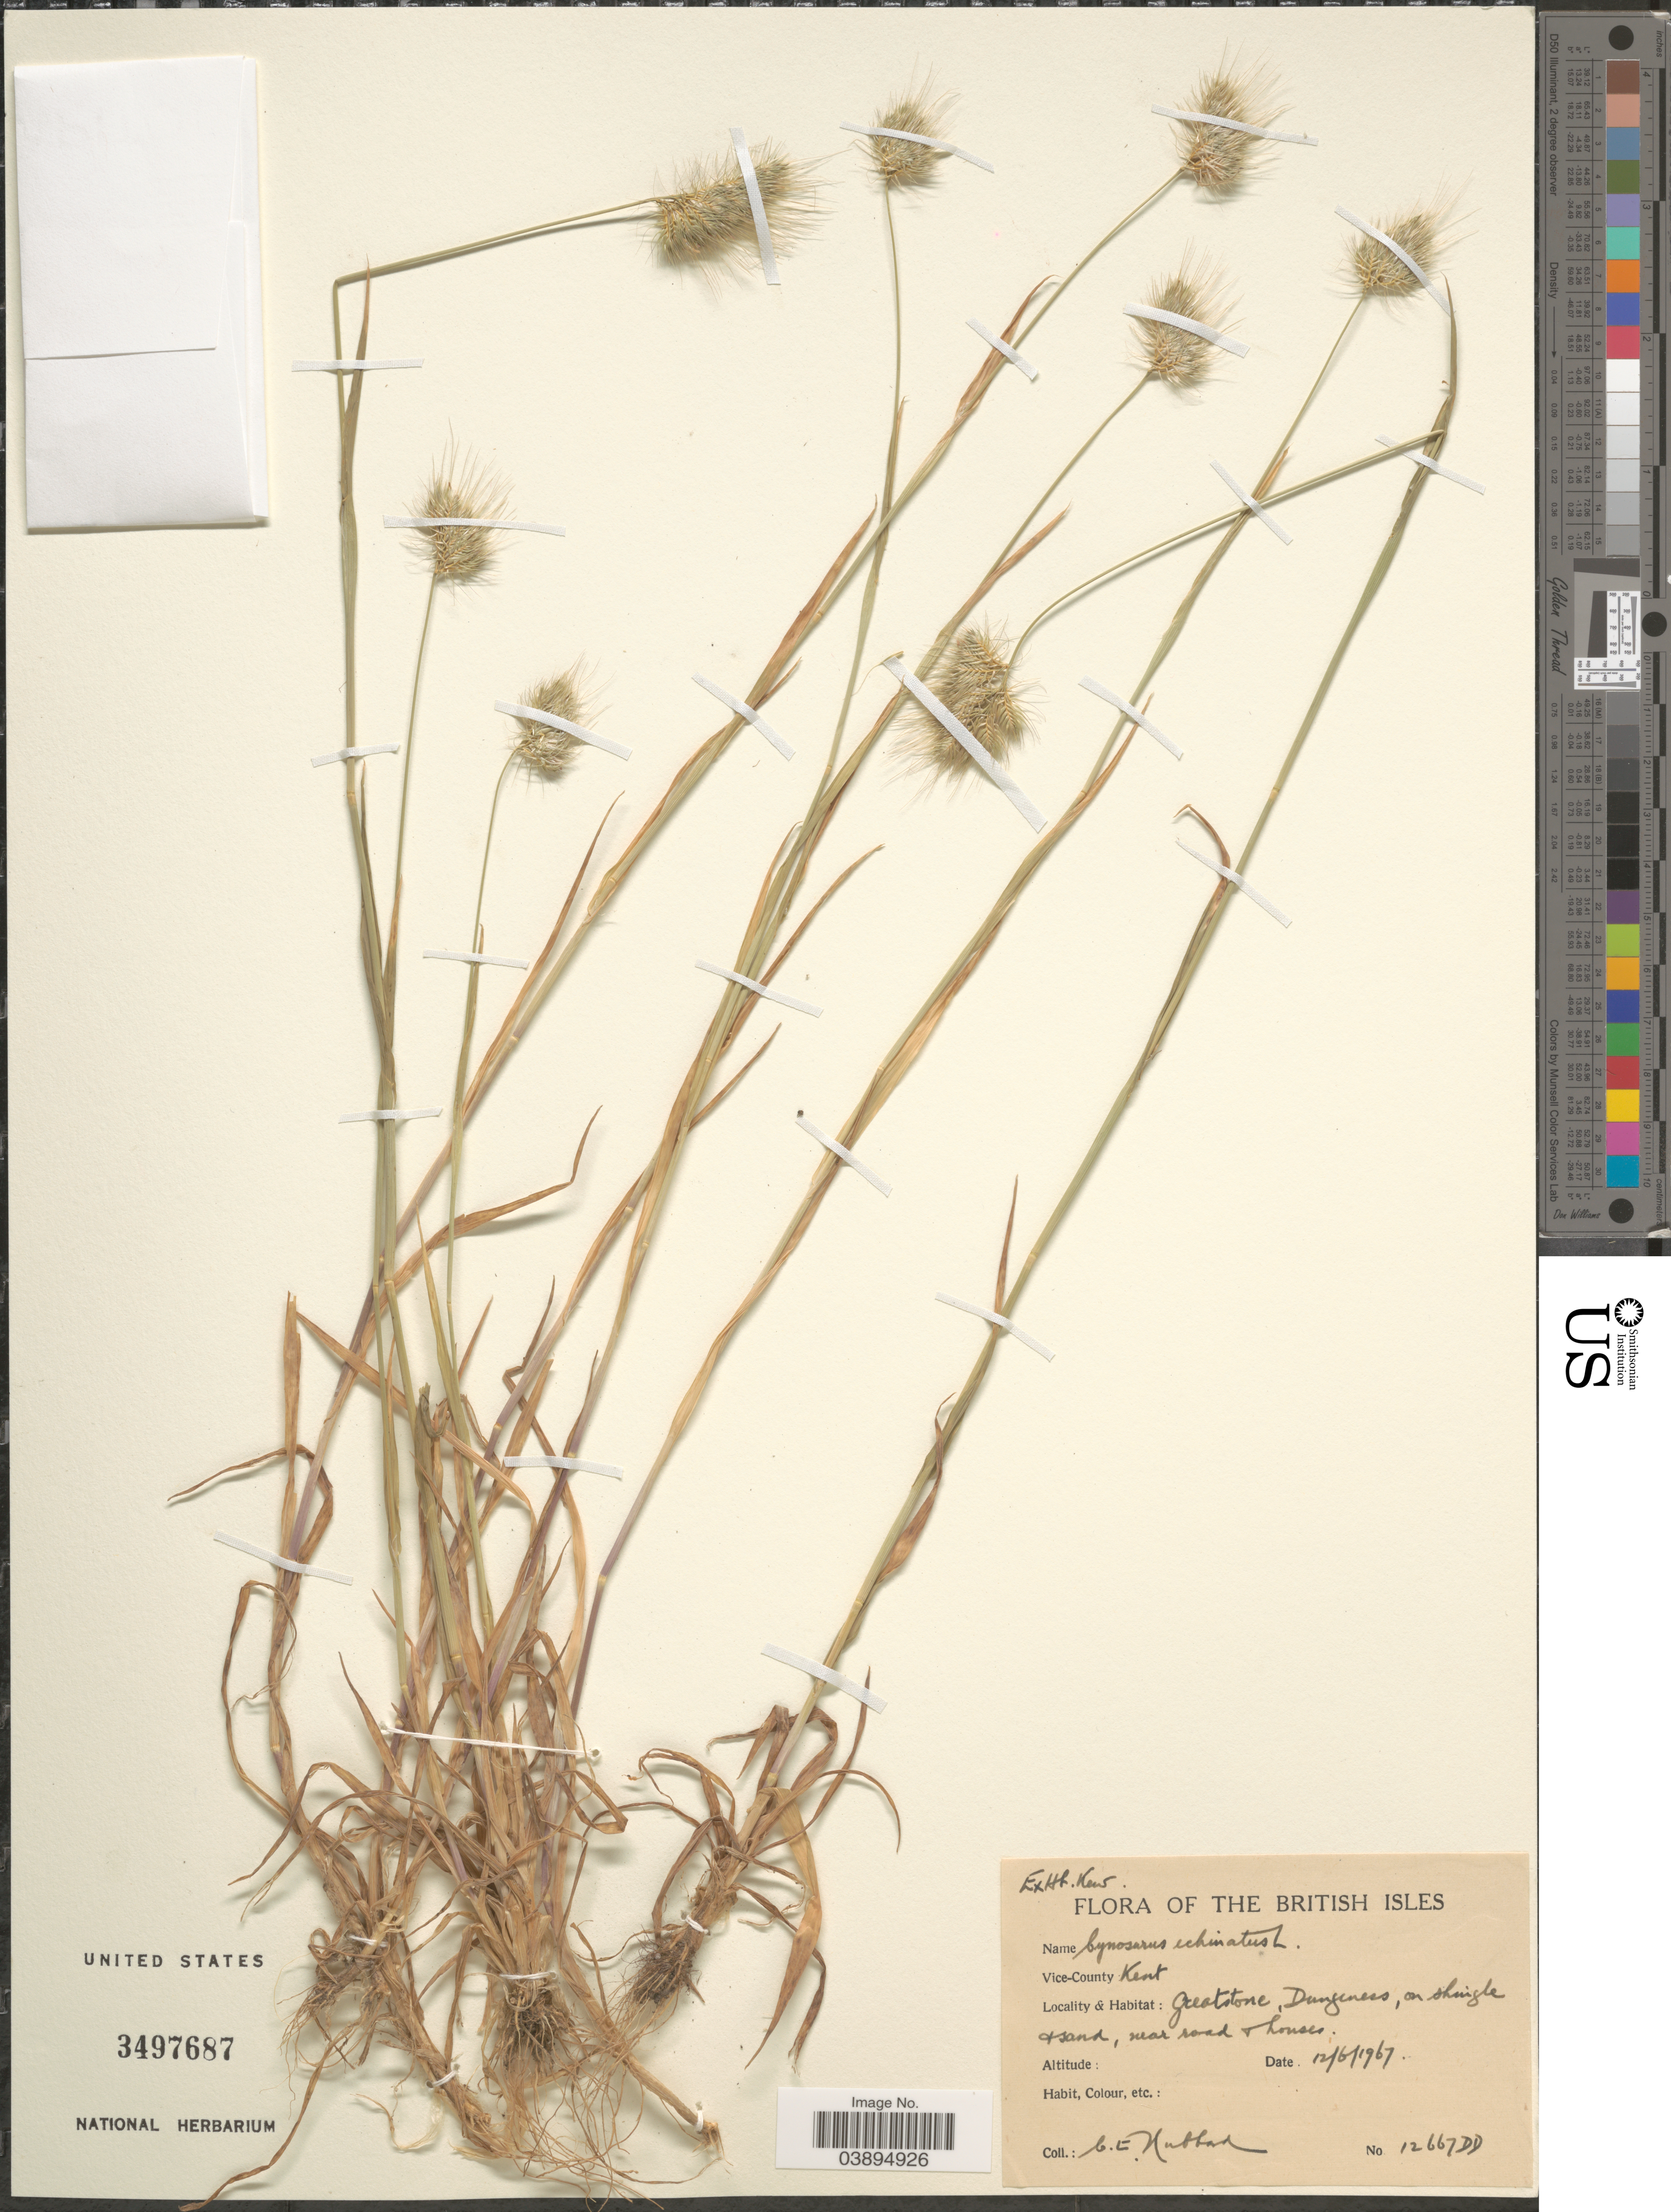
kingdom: Plantae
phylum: Tracheophyta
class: Liliopsida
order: Poales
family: Poaceae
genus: Cynosurus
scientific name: Cynosurus echinatus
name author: L.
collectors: C. E. Hubbard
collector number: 12667DD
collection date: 1967-06-12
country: United Kingdom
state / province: England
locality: The British Isles. Vice-County: Kent. Greatstone, Dungeners, on shingle & sand, near road & houses.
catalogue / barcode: US 3497687